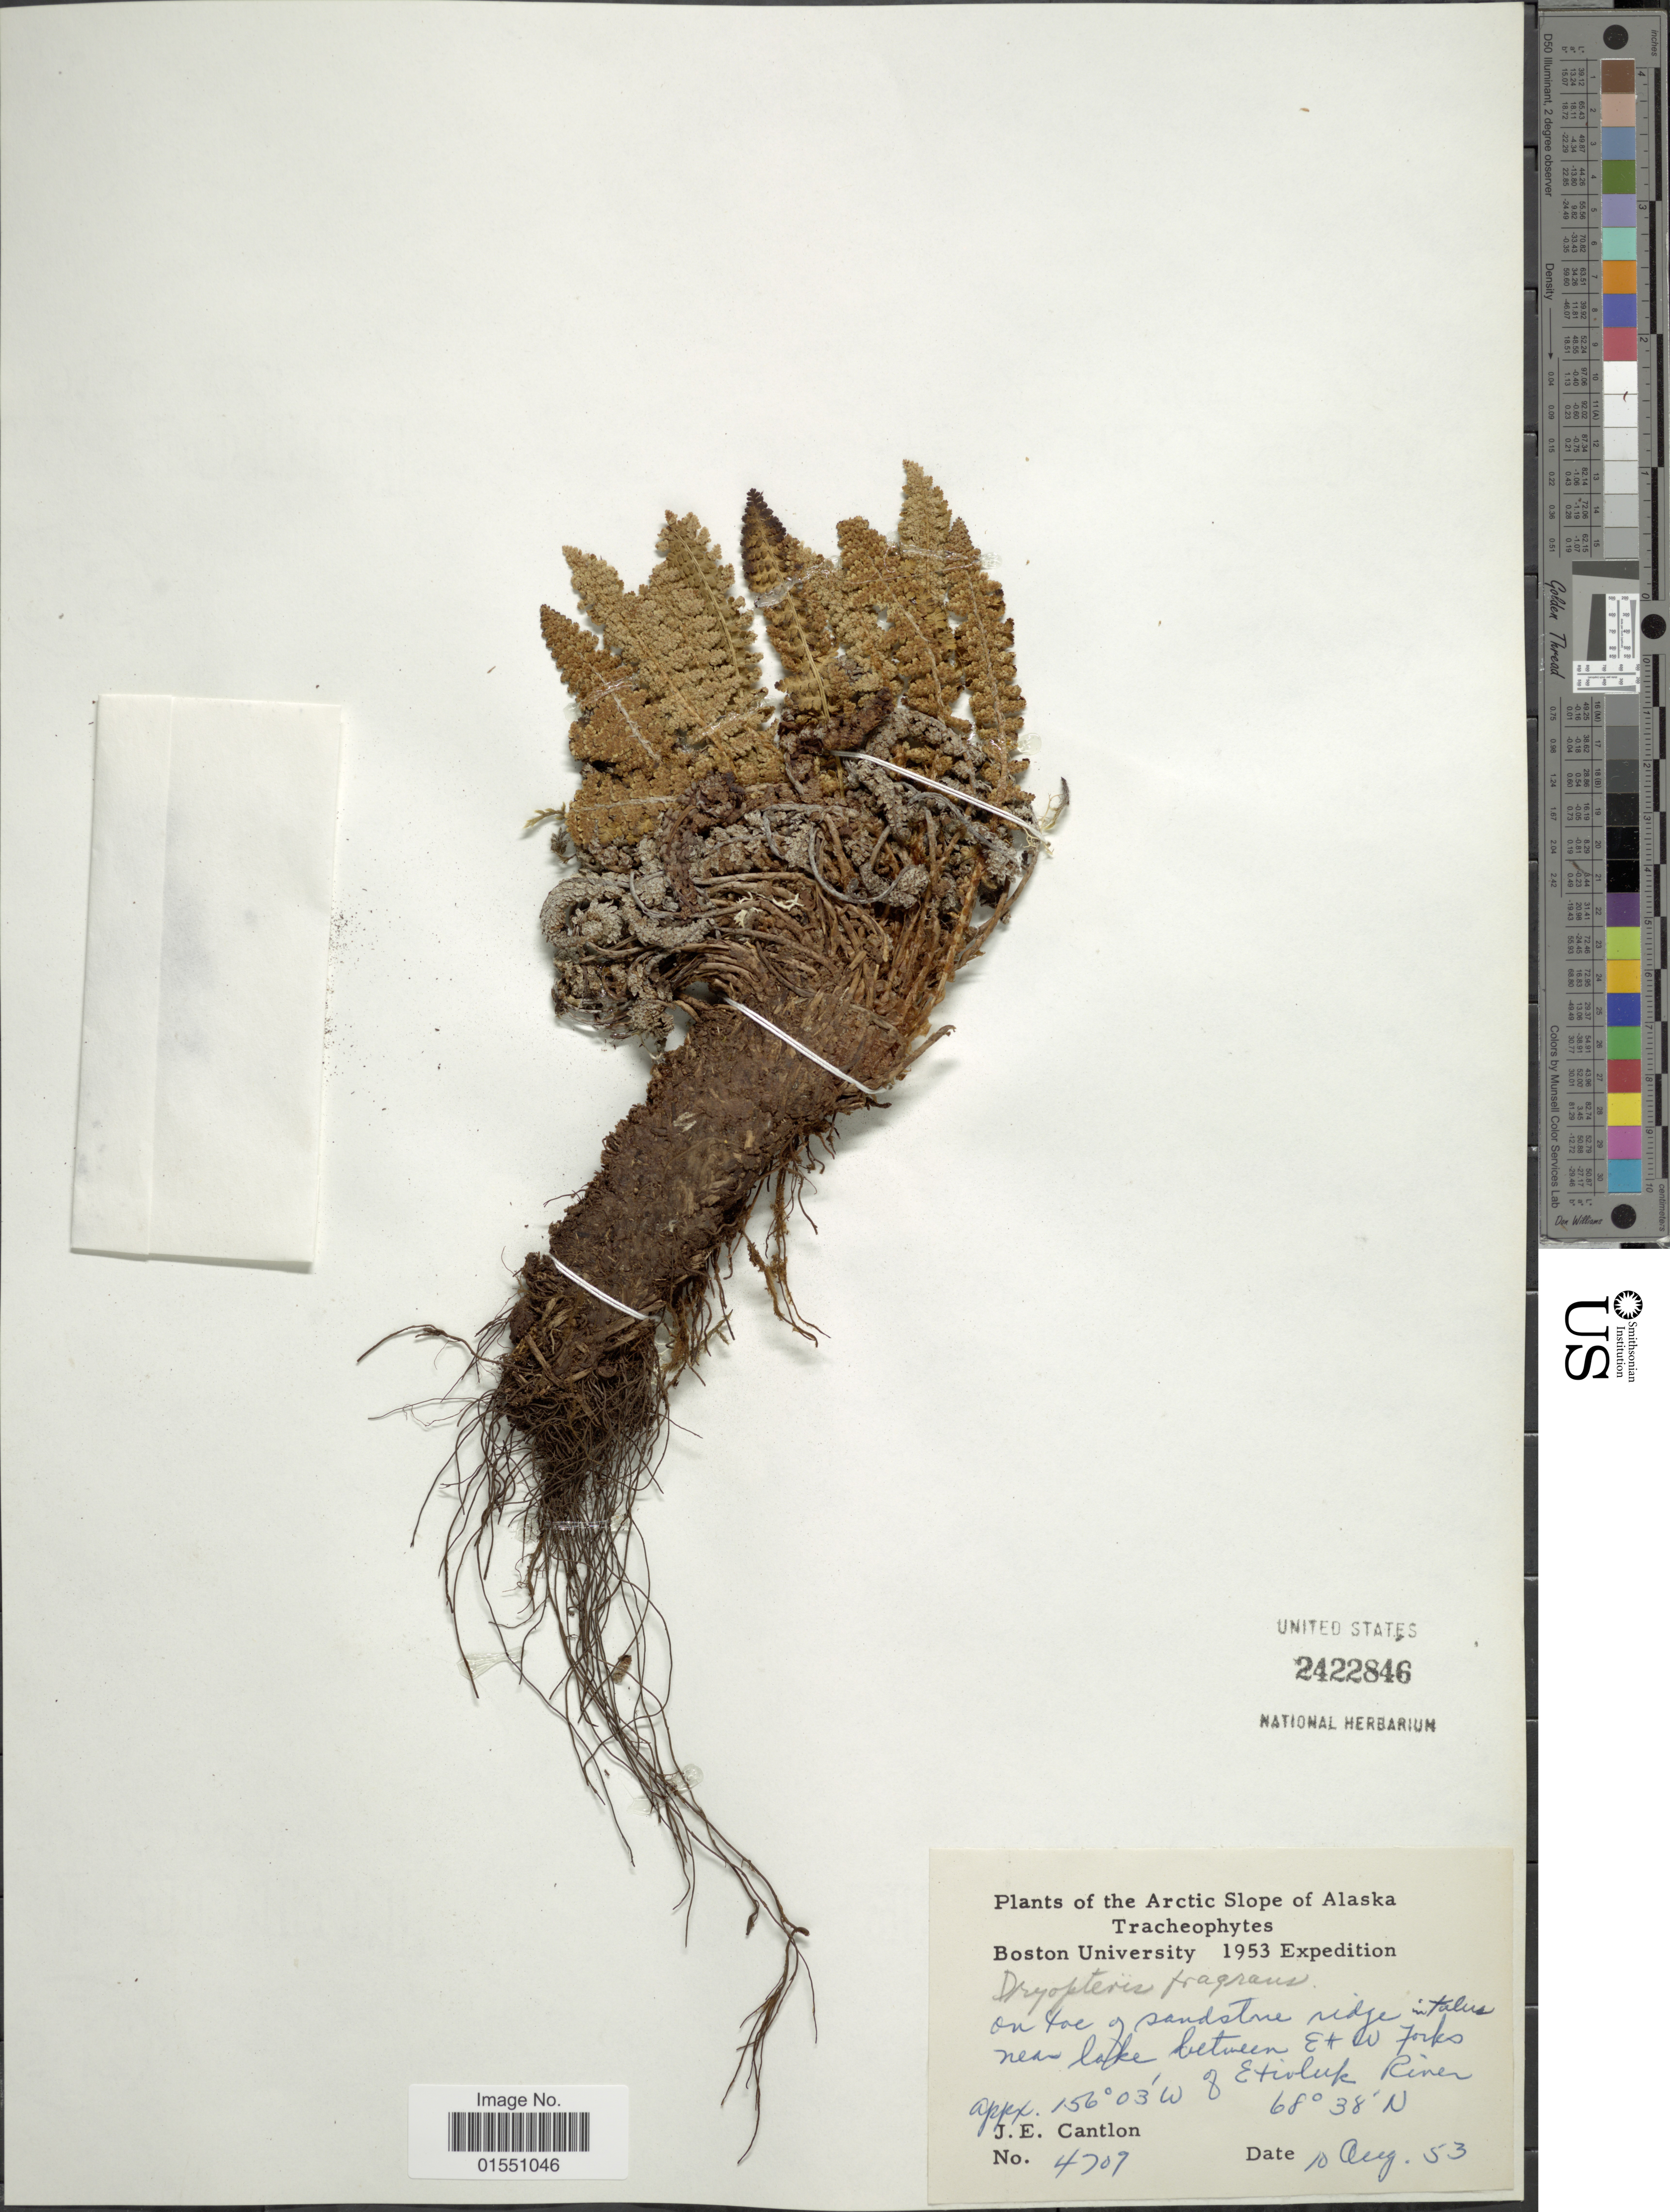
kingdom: Plantae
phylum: Tracheophyta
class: Polypodiopsida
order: Polypodiales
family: Dryopteridaceae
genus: Dryopteris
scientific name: Dryopteris fragrans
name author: (L.) Schott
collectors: J. Cantlon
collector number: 4709*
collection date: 1953-08-10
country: United States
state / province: Alaska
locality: Arctic Slope of Alaska. Near lake between E & W Forks of Etivluk River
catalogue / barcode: US 2422846